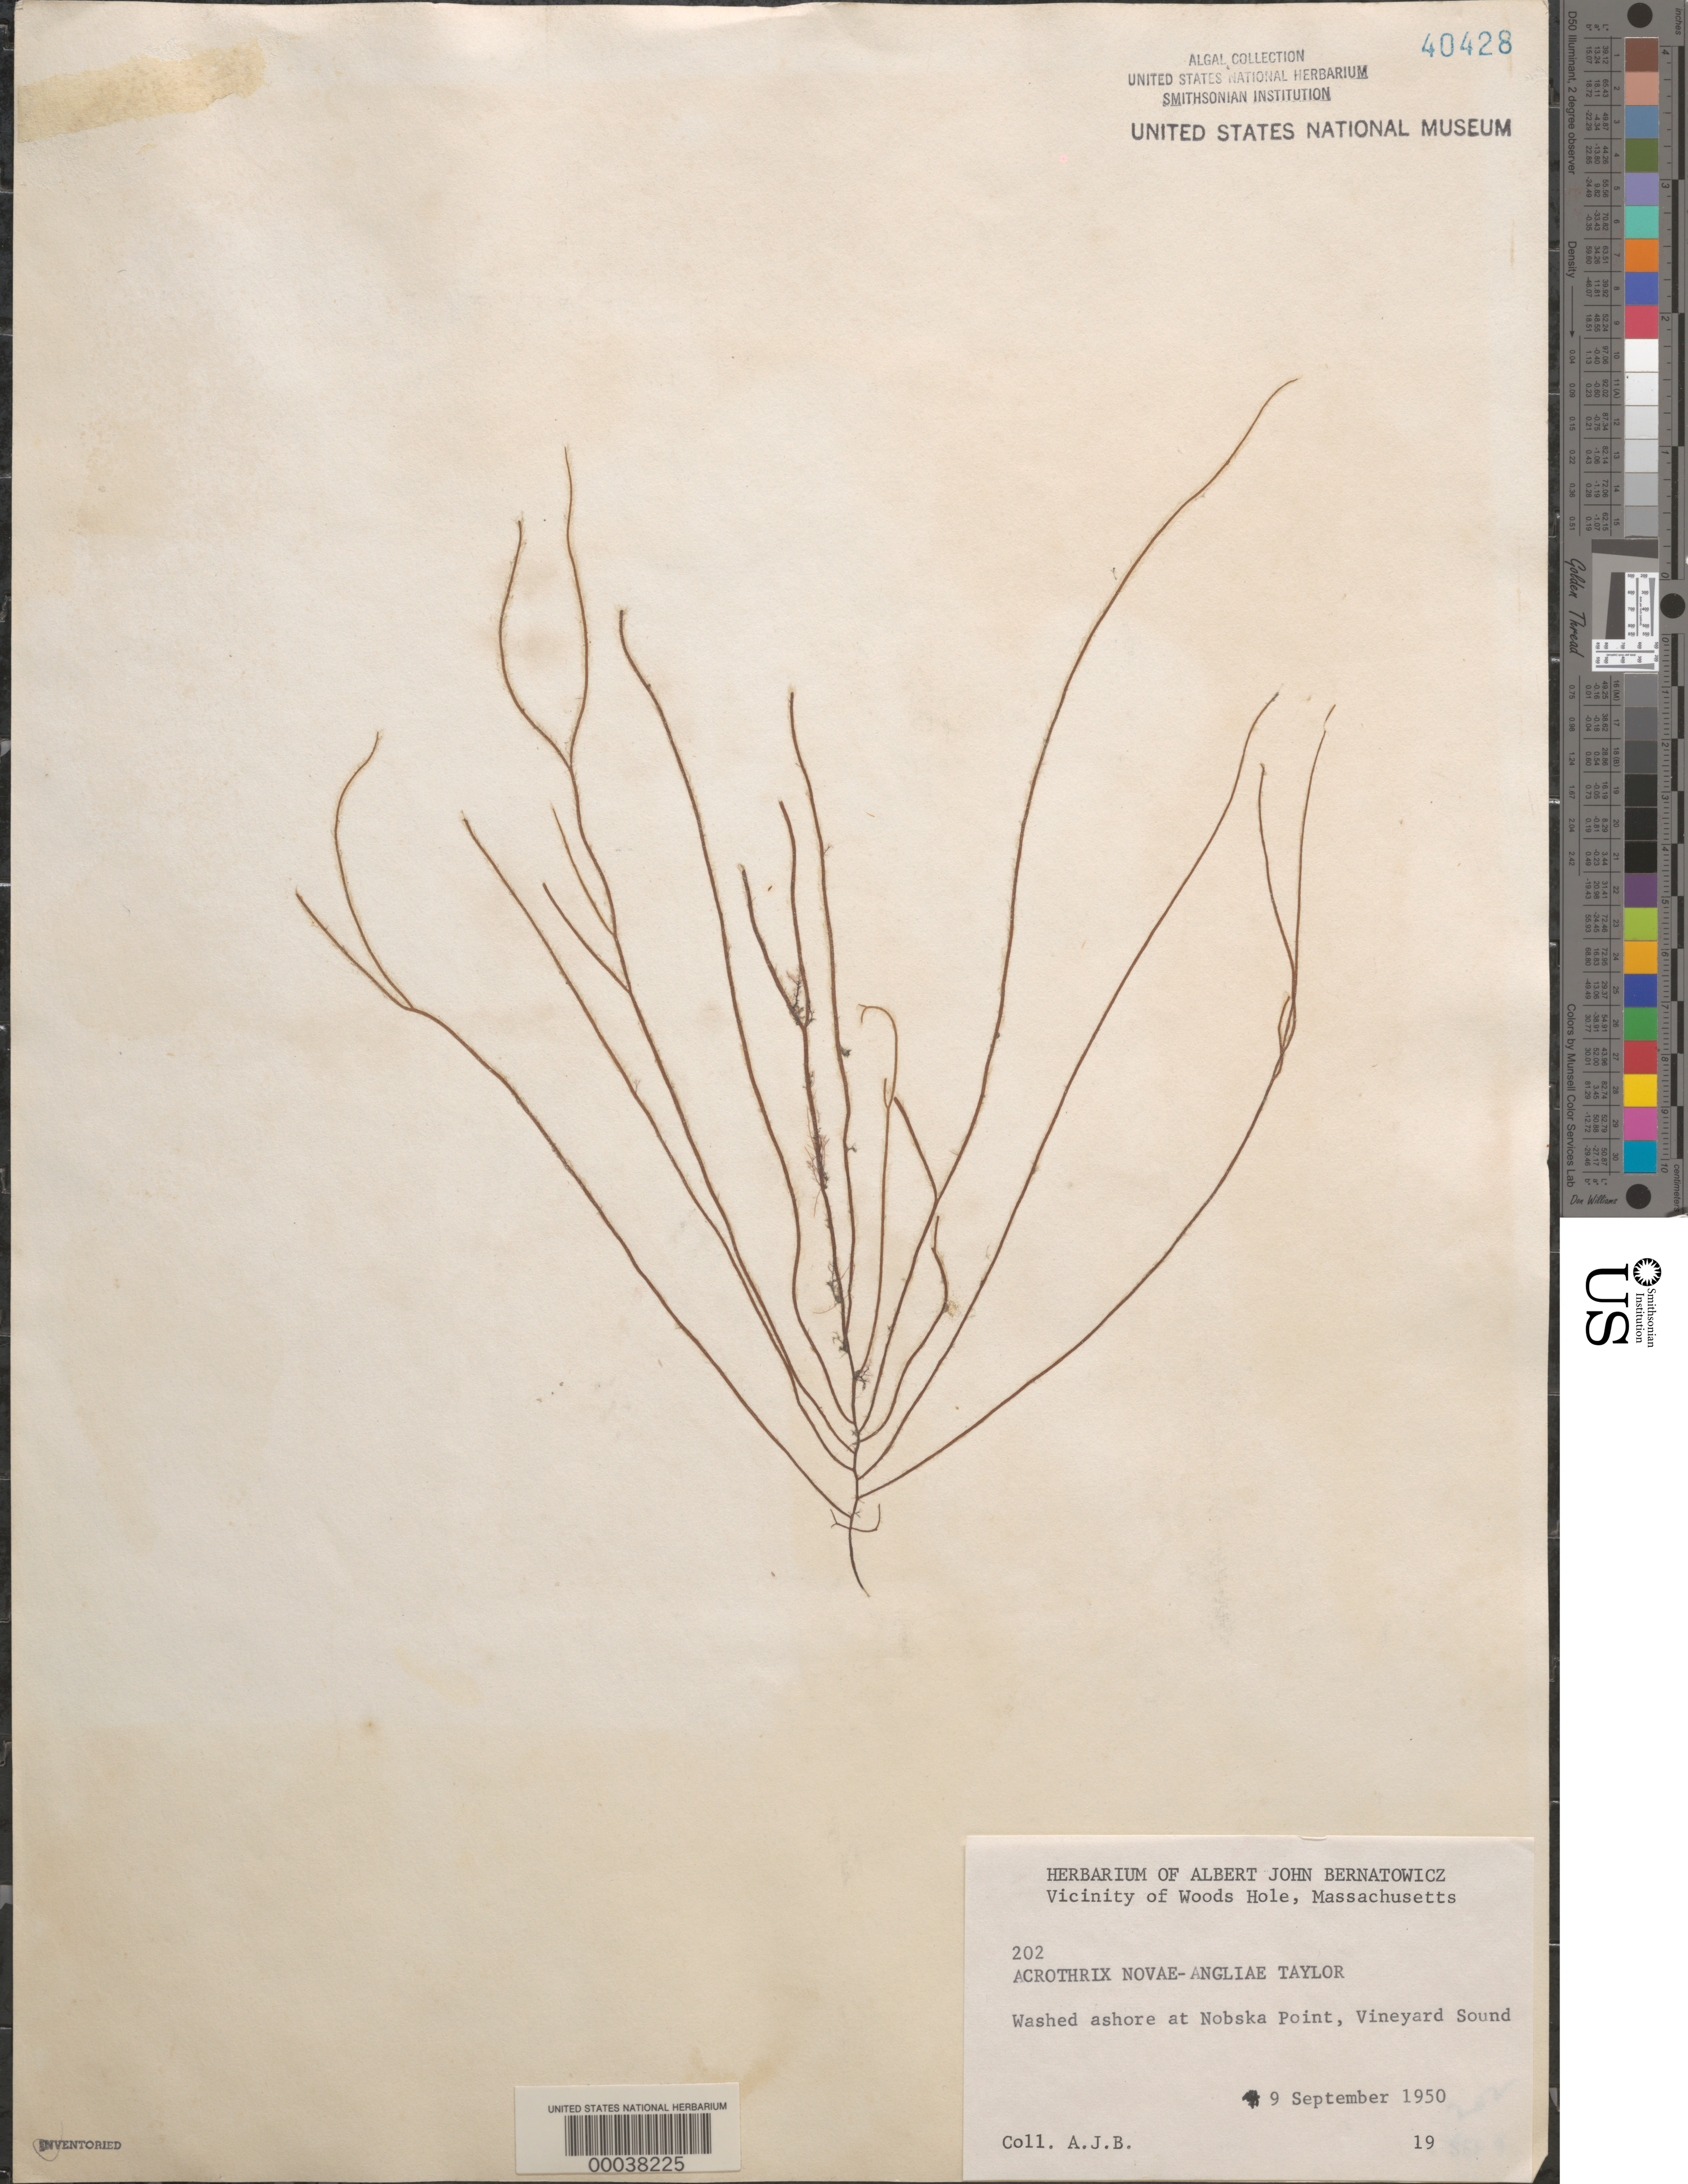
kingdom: Chromista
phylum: Ochrophyta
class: Phaeophyceae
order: Ectocarpales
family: Chordariaceae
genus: Acrothrix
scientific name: Acrothrix gracilis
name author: Kylin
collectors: A. Bernatowicz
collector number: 202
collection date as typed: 09 Sep 1950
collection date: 1950-09-09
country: United States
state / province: Massachusetts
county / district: Barnstable County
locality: Nobska Point, Vineyard Sound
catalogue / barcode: US 40428